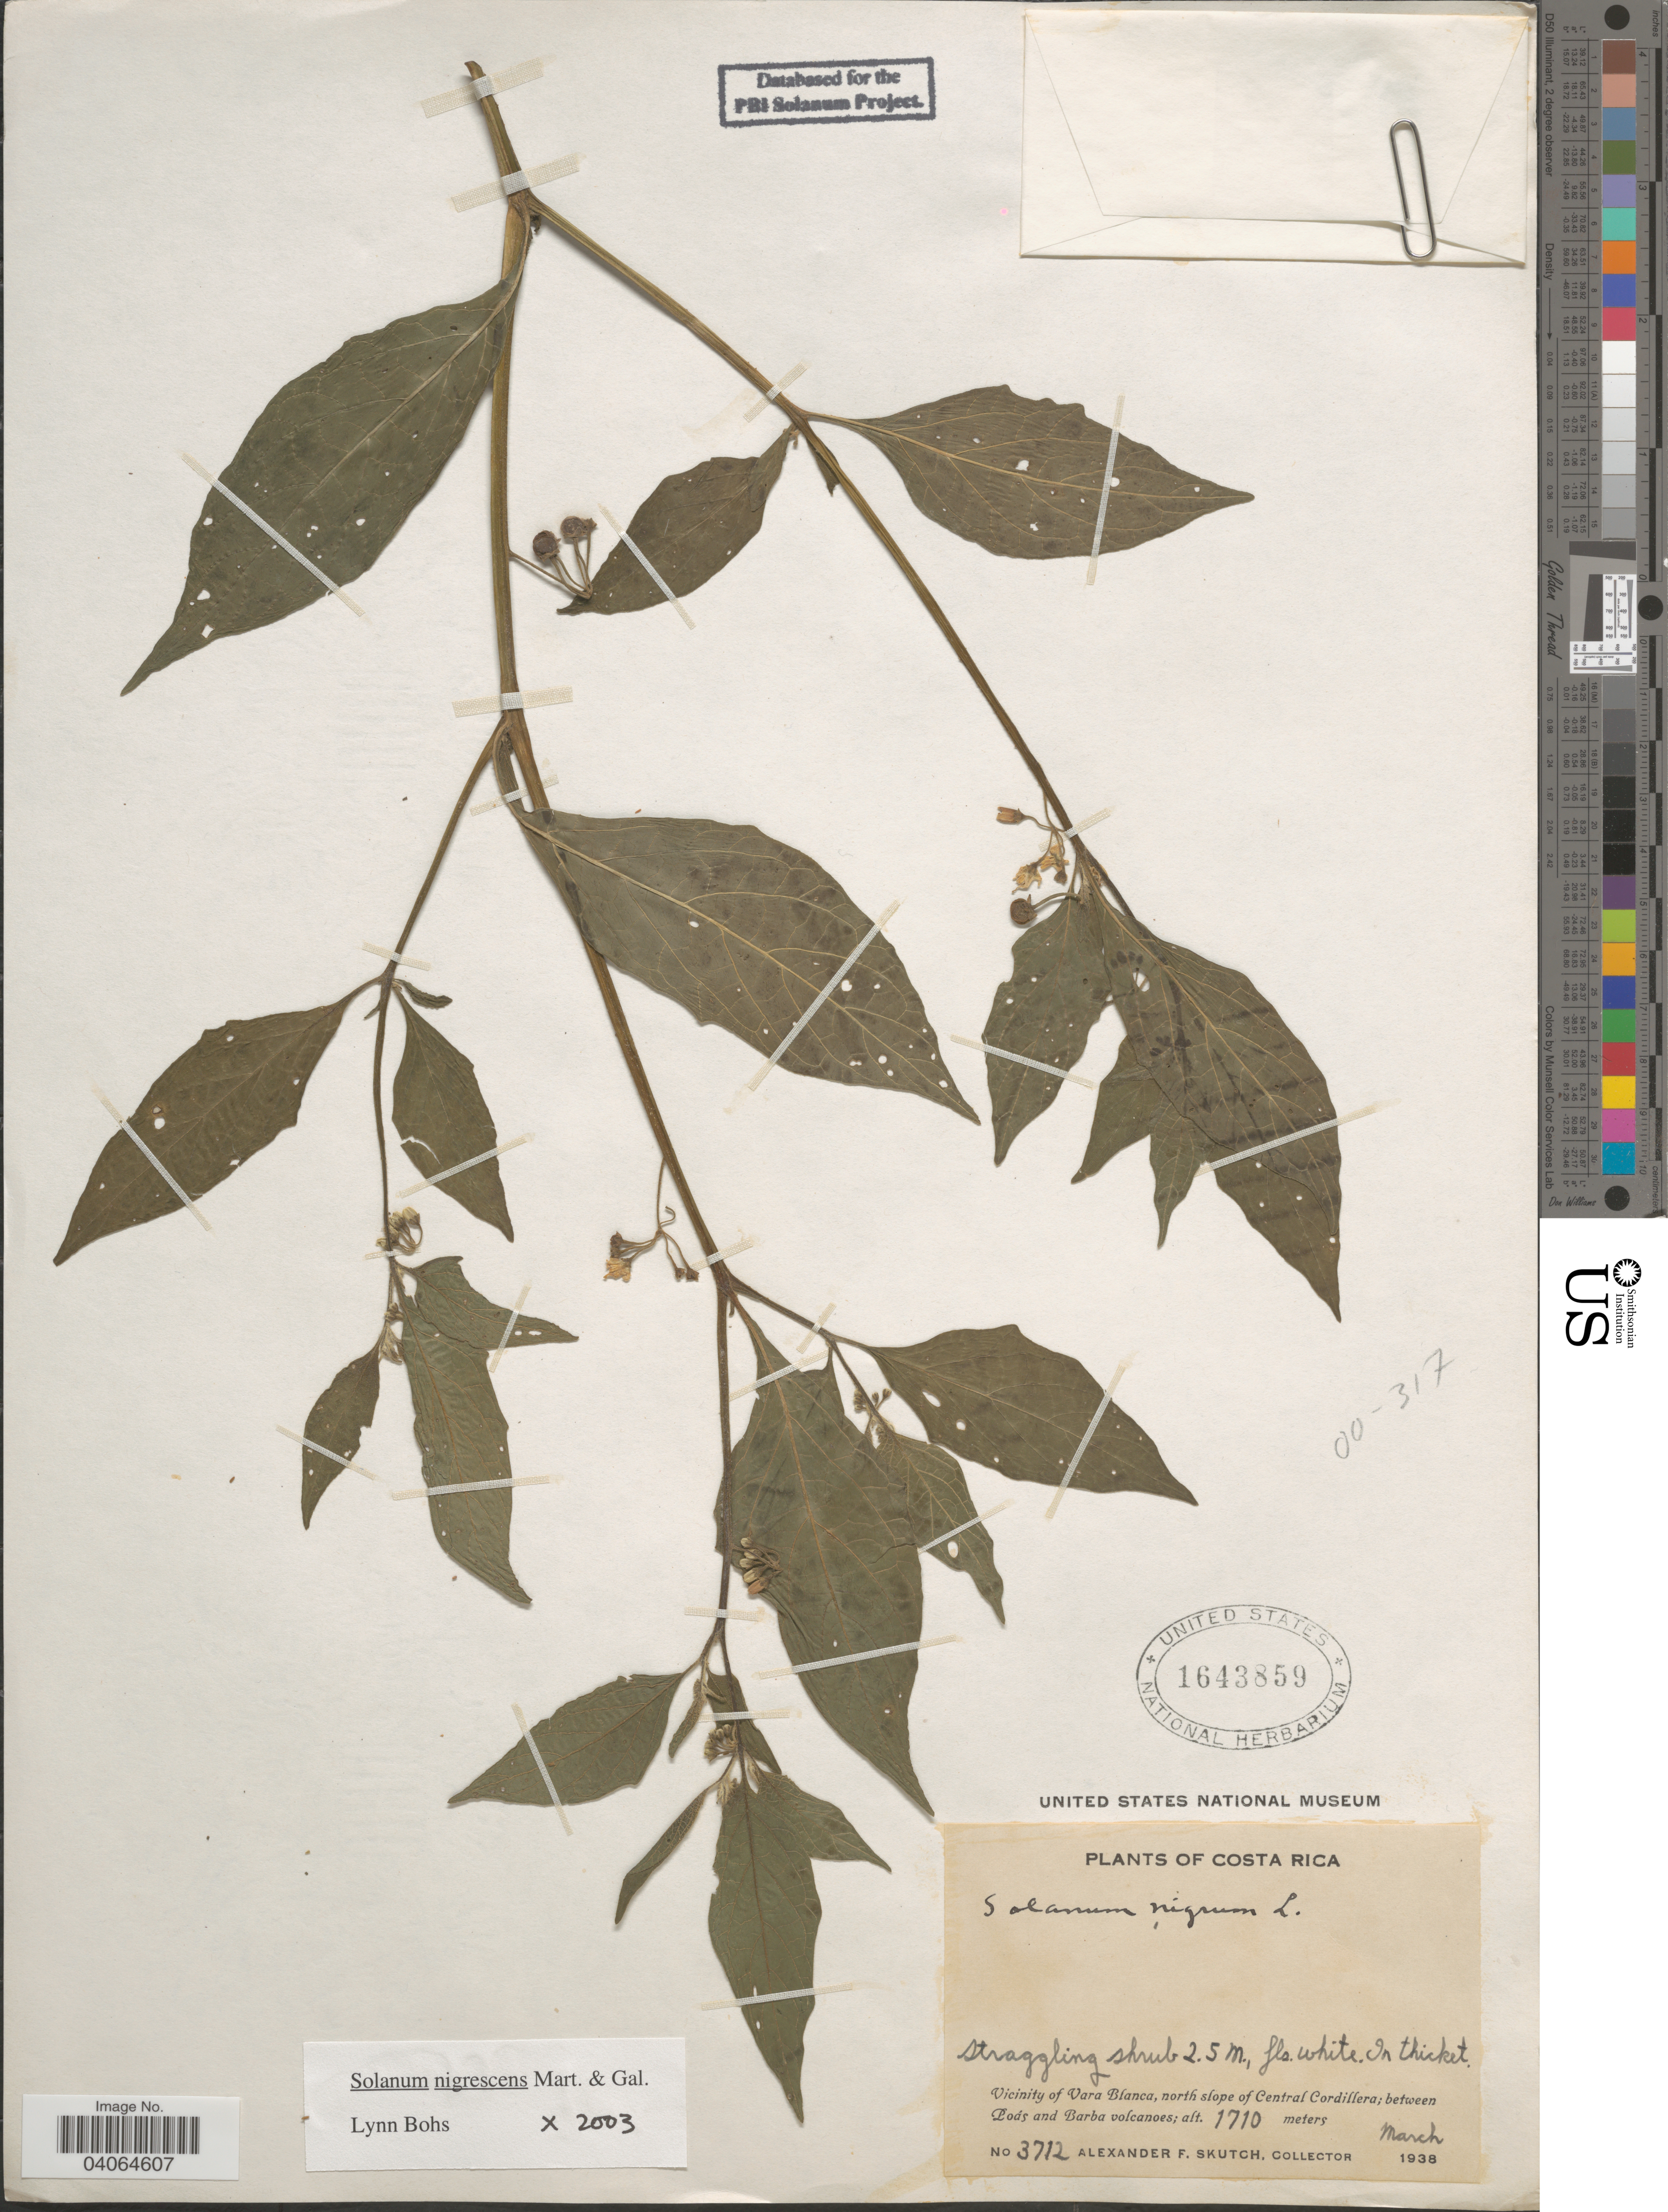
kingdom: Plantae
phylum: Tracheophyta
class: Magnoliopsida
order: Solanales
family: Solanaceae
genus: Solanum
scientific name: Solanum nigrescens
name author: M. Martens & Galeotti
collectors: A. F. Skutch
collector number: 3712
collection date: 1938-03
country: Costa Rica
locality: Vicinity of Vara Blanca, north slope of Central Cordillera; between Poas and Barba volcanoes.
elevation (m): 1710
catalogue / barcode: US 1643859